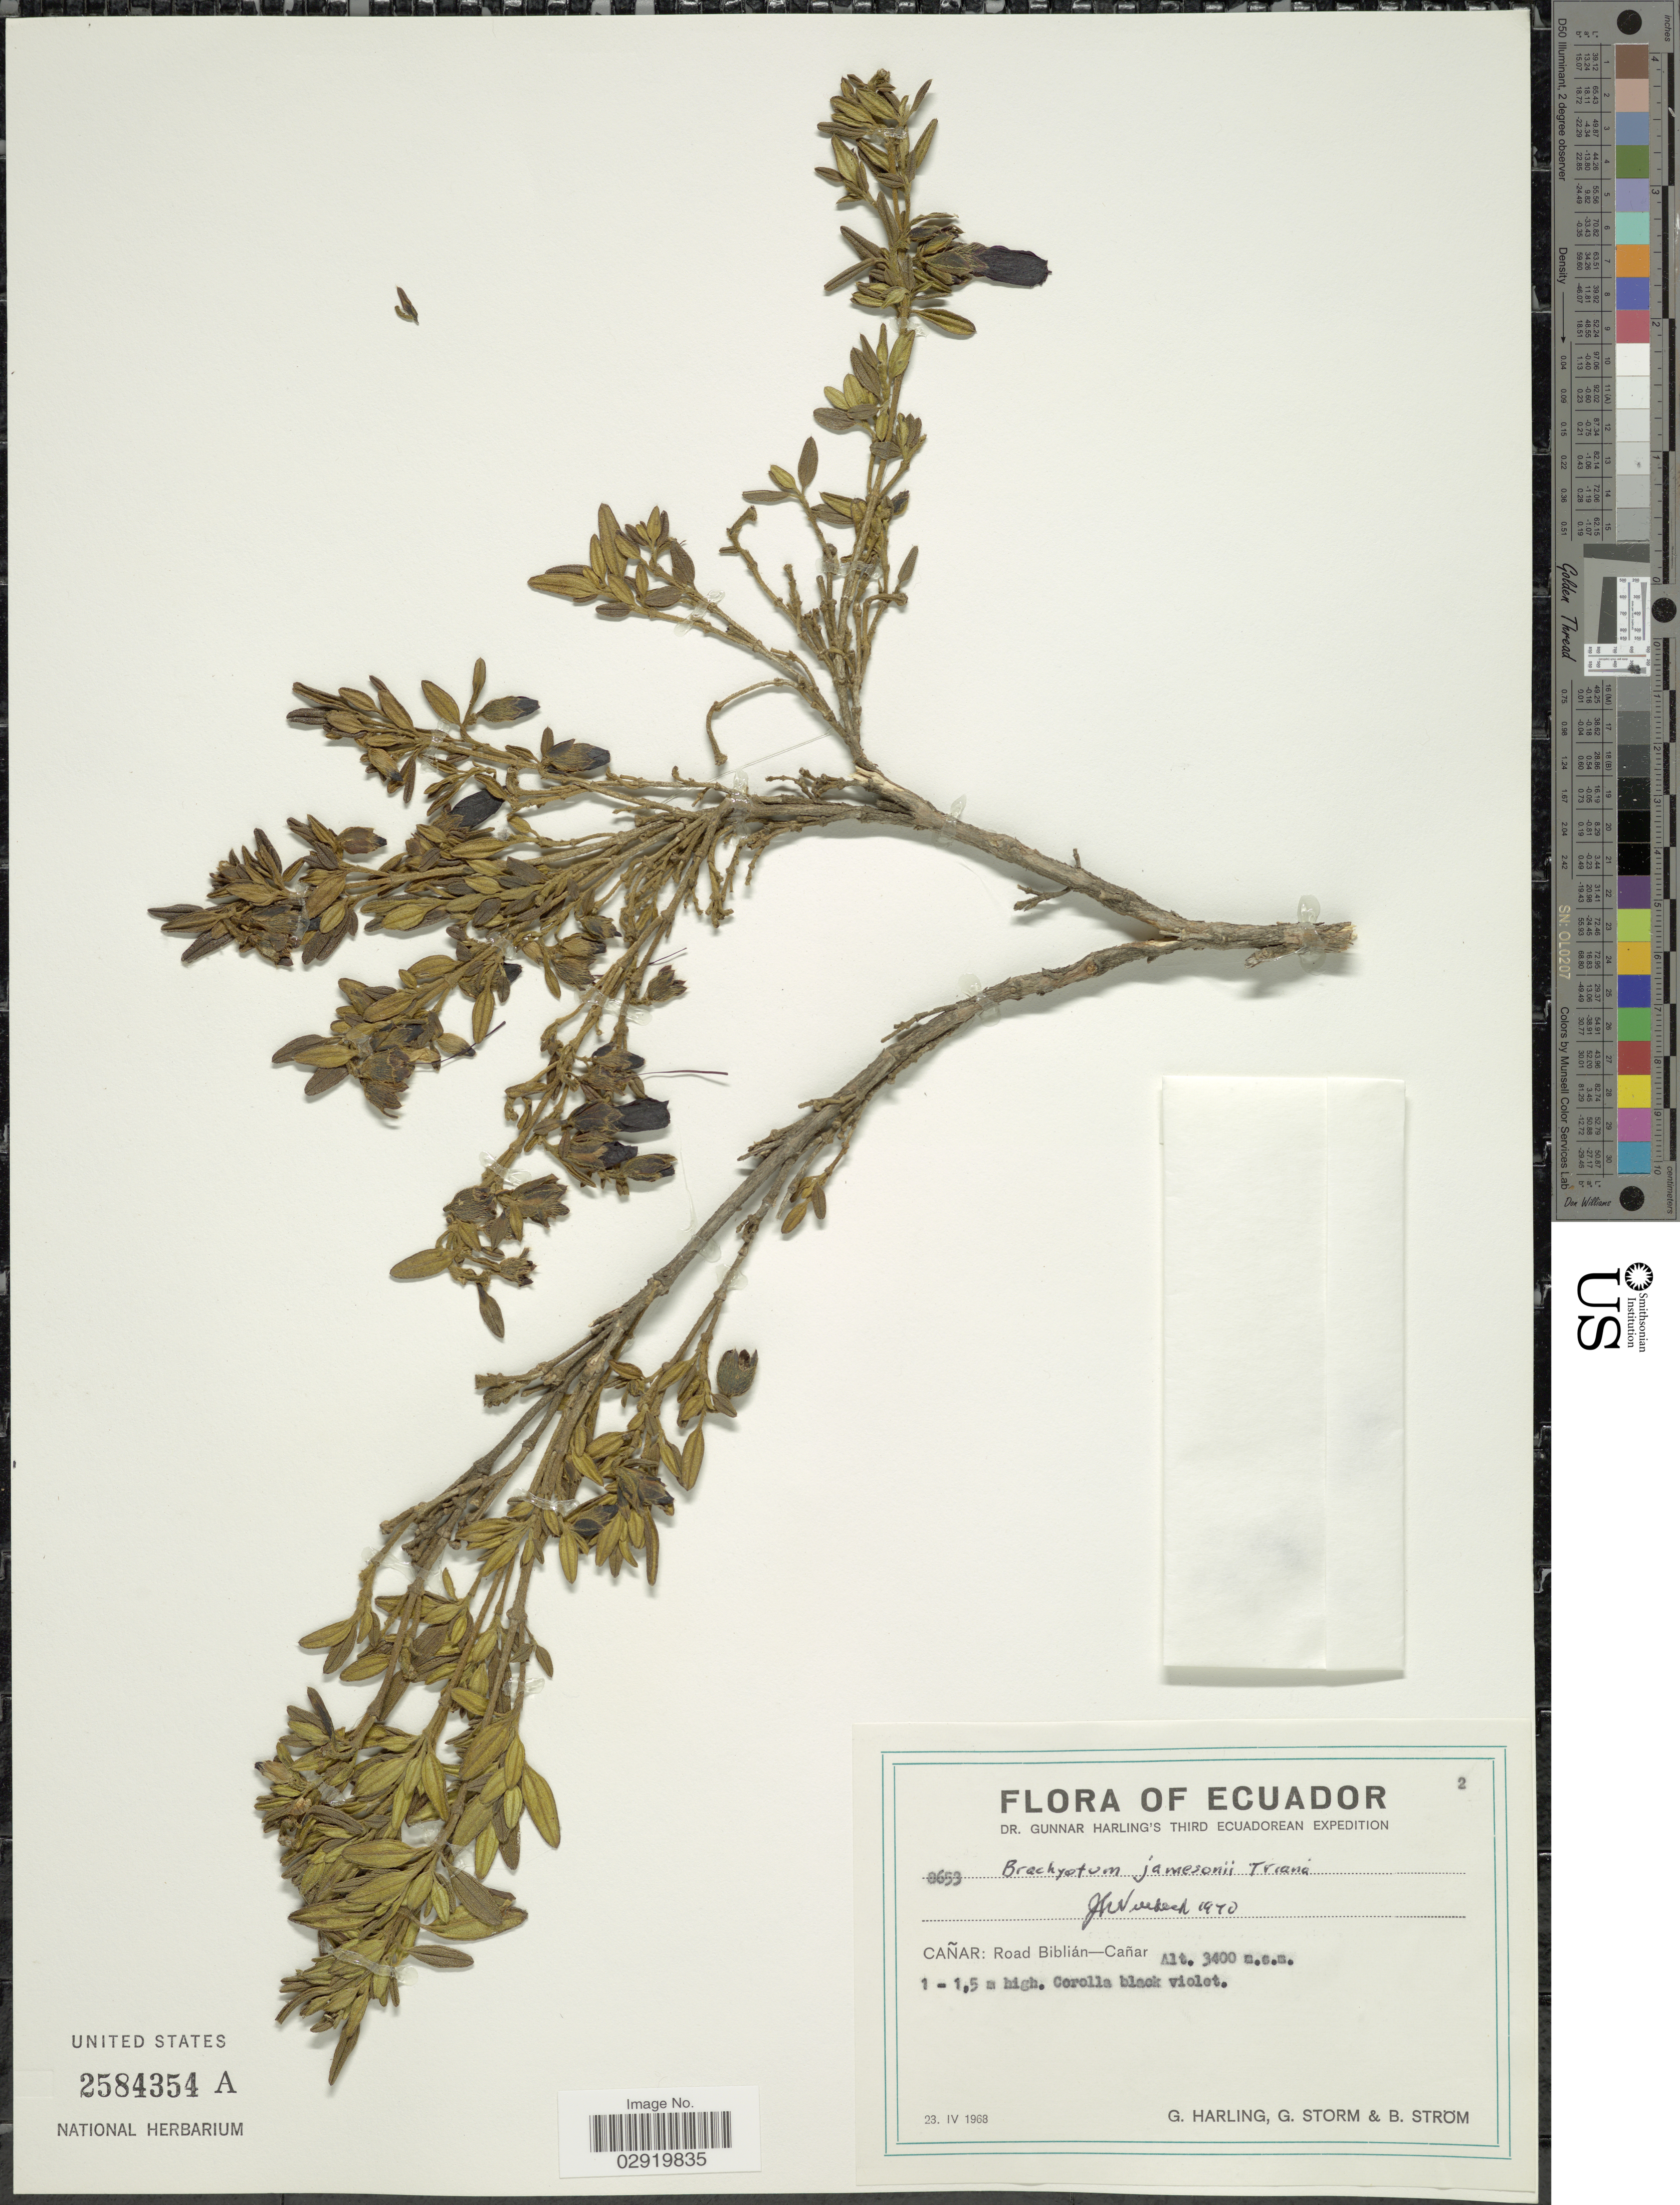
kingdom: Plantae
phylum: Tracheophyta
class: Magnoliopsida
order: Myrtales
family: Melastomataceae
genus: Brachyotum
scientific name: Brachyotum jamesonii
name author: Triana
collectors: G. Harling, G. Storm & B. Ström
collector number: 8653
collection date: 1968-04-23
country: Ecuador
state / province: Cañar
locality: Road Biblián-Cañar.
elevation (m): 3400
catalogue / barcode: US 2584354A